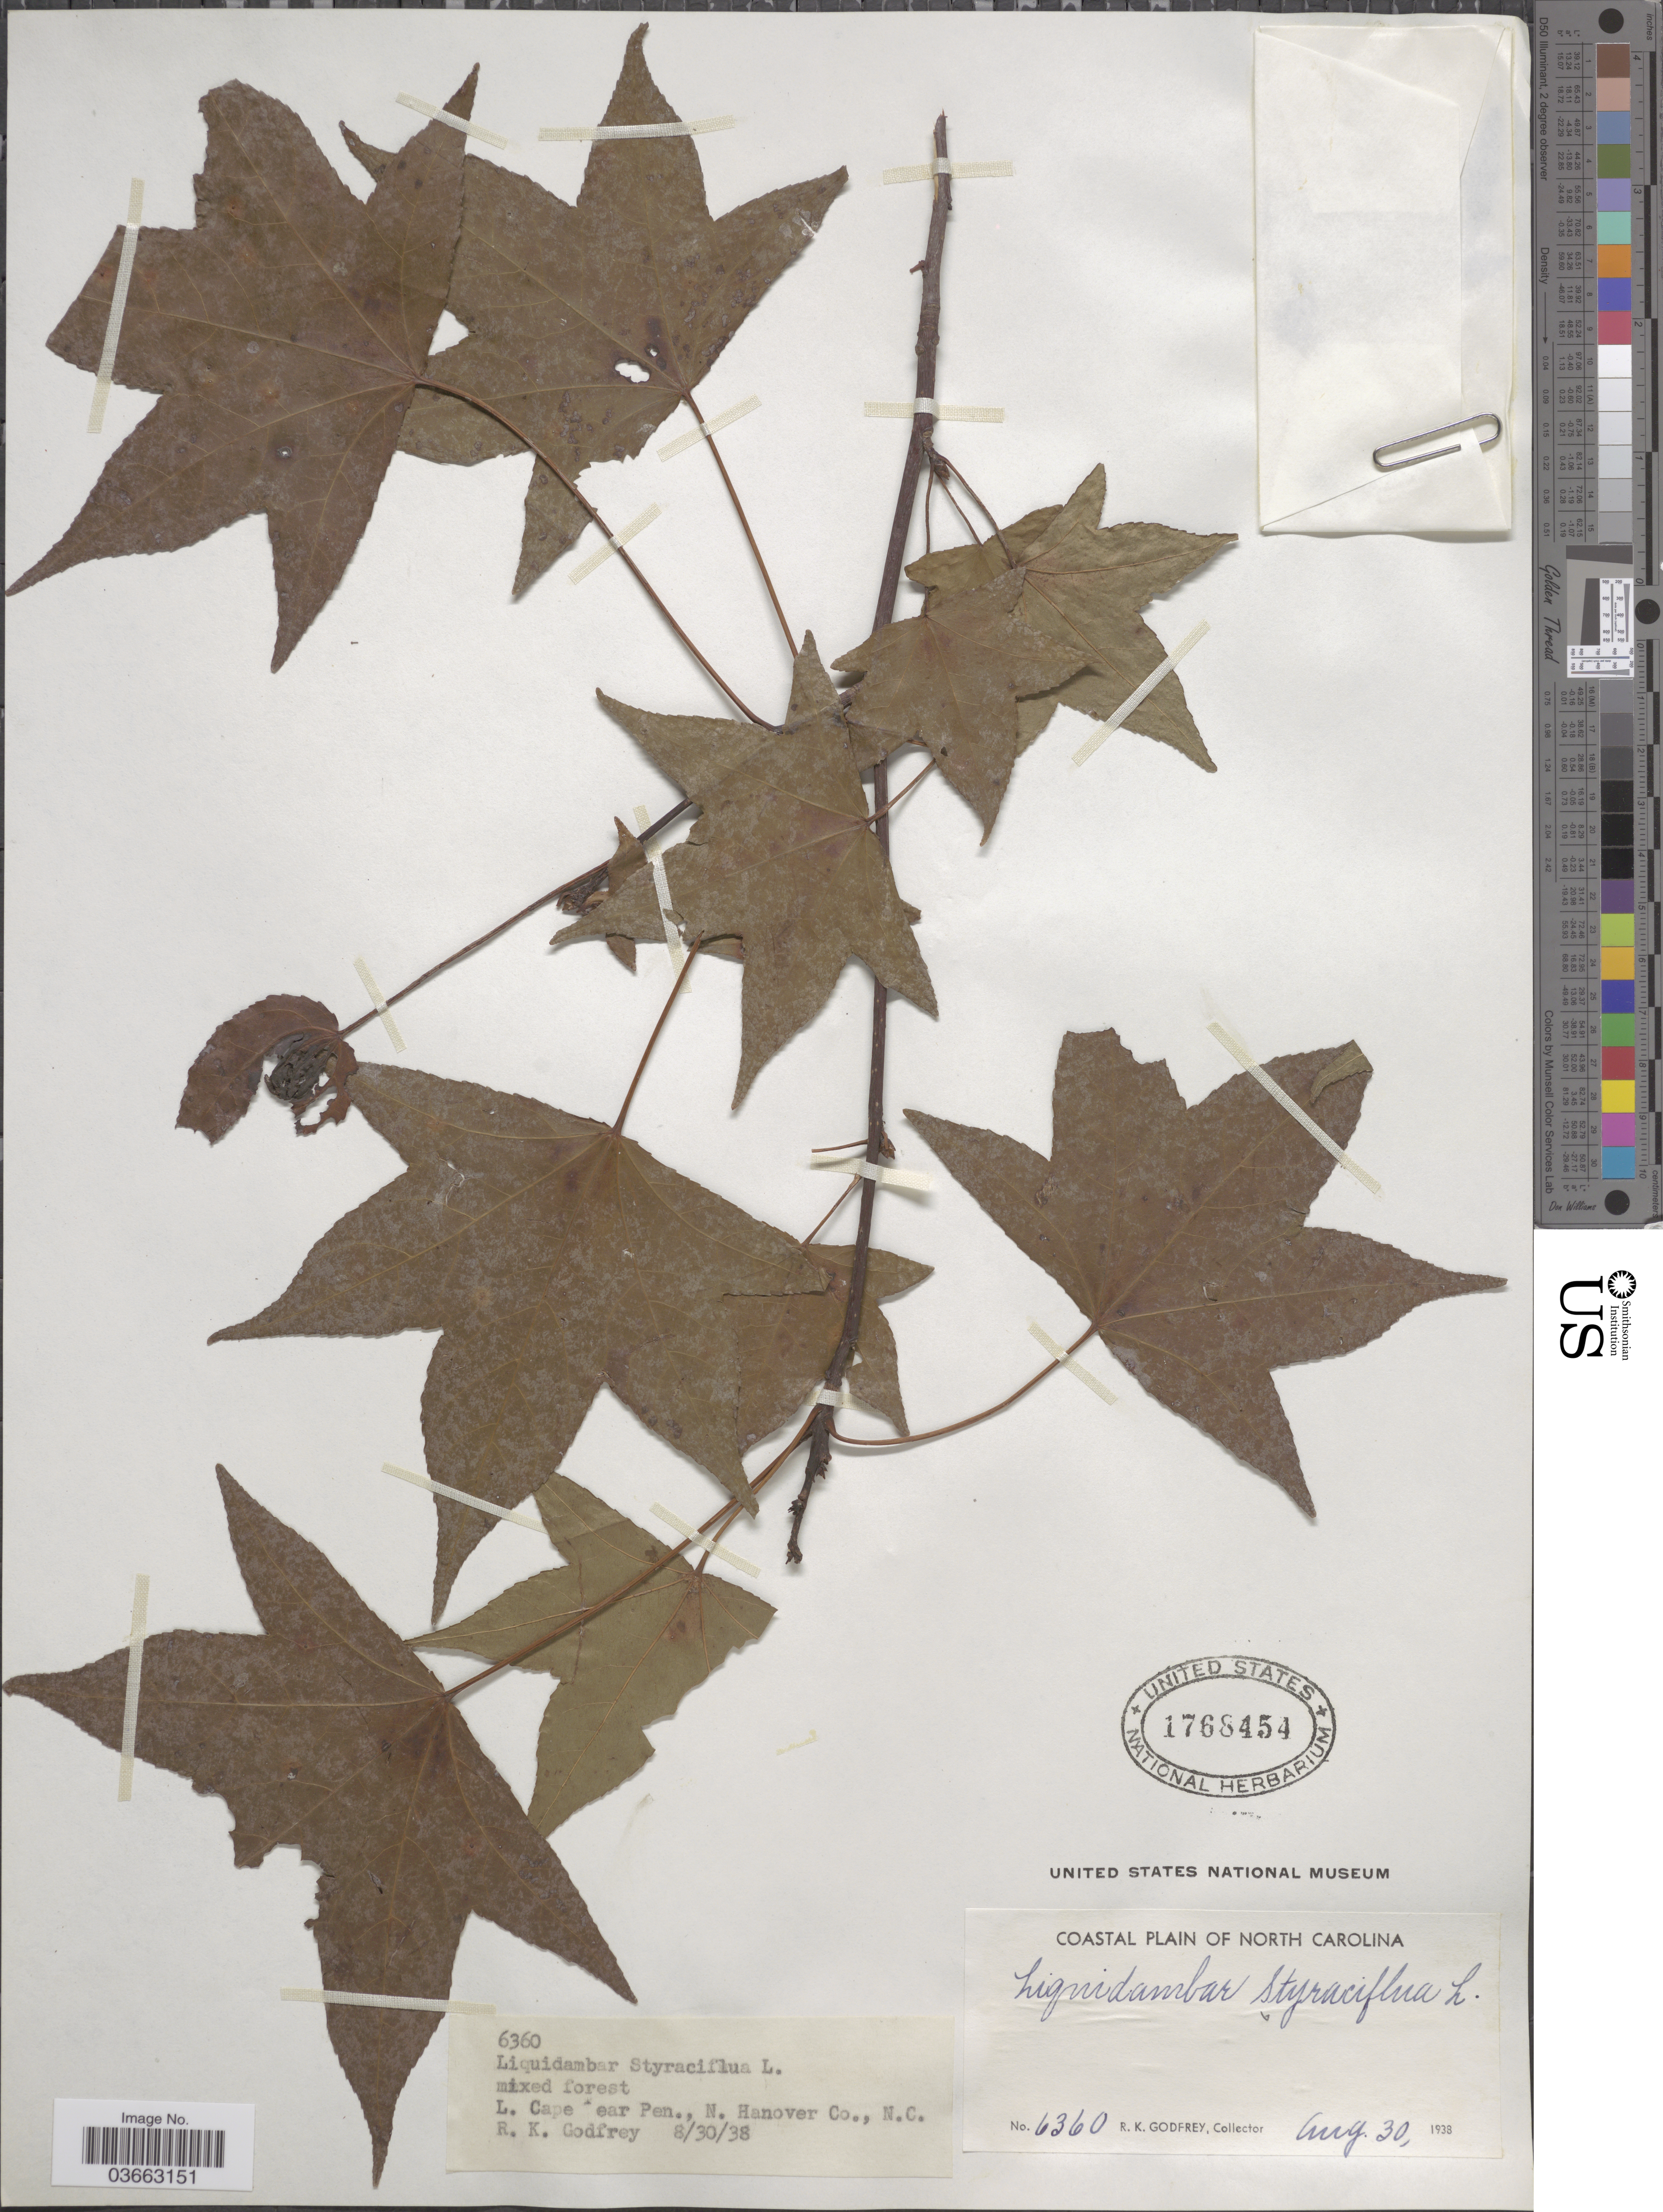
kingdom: Plantae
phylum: Tracheophyta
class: Magnoliopsida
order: Saxifragales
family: Altingiaceae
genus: Liquidambar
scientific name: Liquidambar styraciflua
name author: L.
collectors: R. K. Godfrey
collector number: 6360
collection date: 1938-08-30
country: United States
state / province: North Carolina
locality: Coastal Plain. L. Cape !ear Pen., N. Hanover Co.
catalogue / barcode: US 1768454